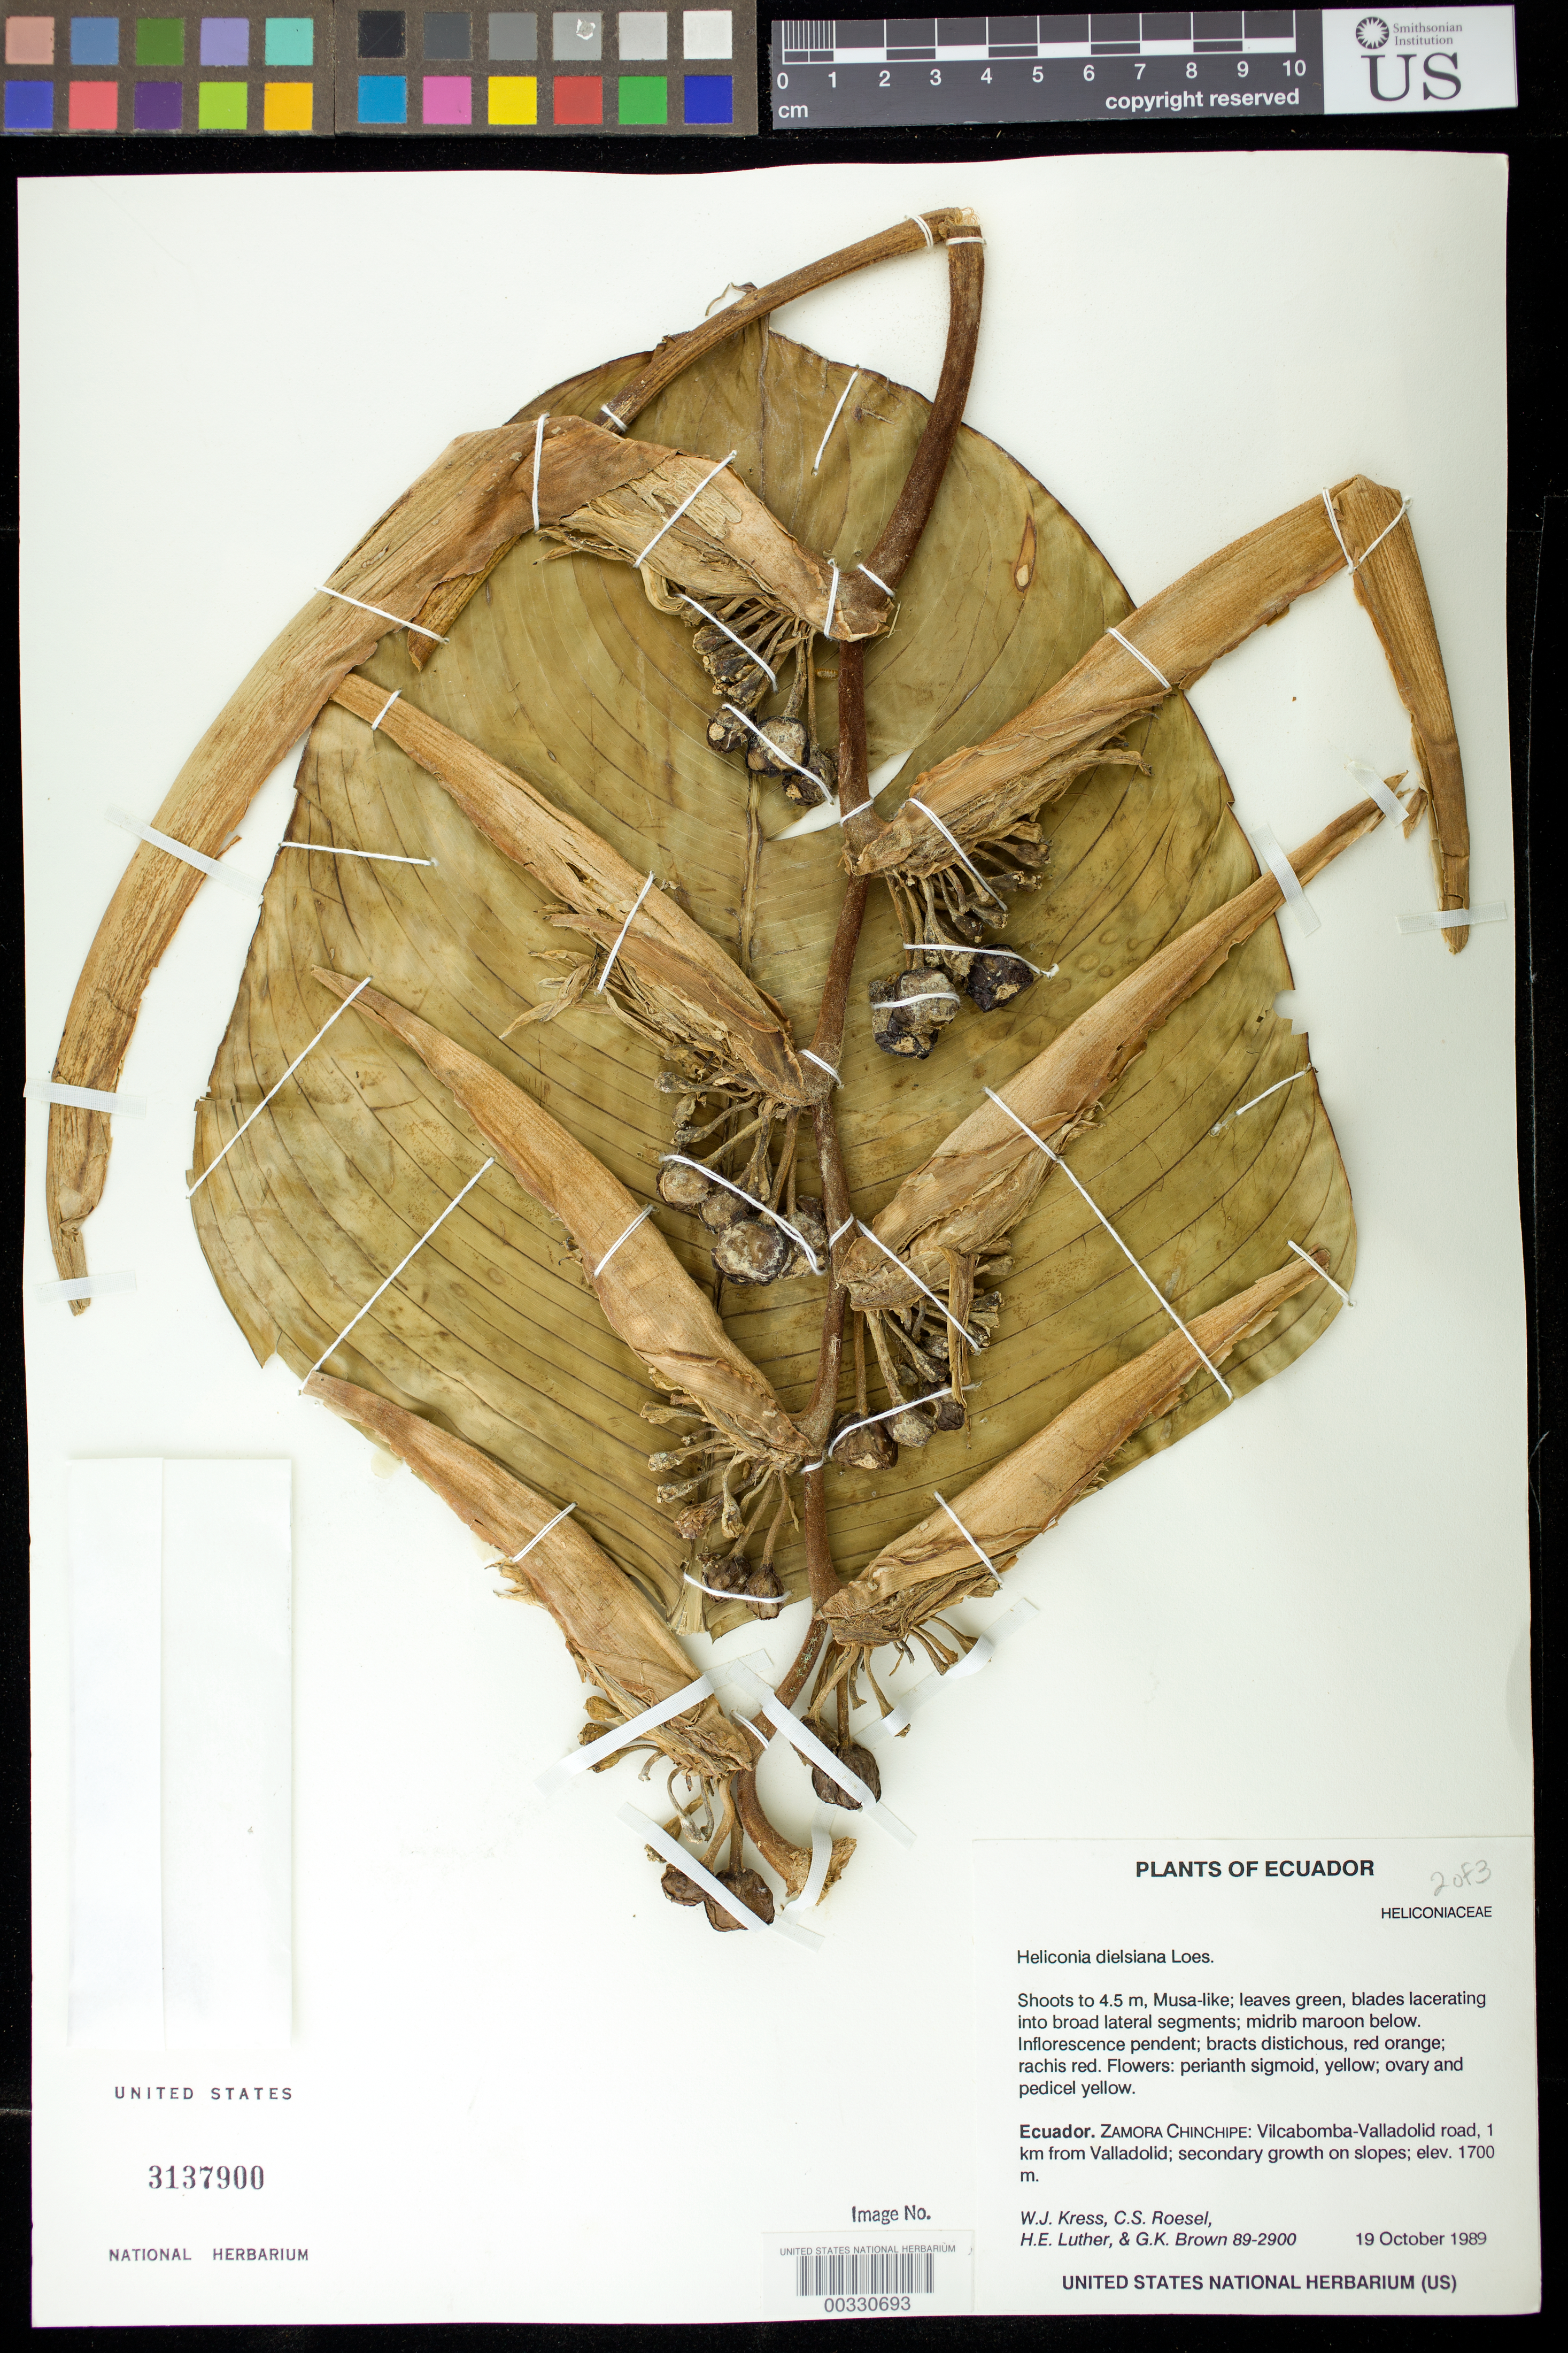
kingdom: Plantae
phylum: Tracheophyta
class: Liliopsida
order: Zingiberales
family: Heliconiaceae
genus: Heliconia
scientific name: Heliconia dielsiana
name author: Loes.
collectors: W. J. Kress, C. S. Roesel, Harry E. Luther & G. K. Brown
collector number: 89-2900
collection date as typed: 19 Oct 1989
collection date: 1989-10-19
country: Ecuador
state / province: Zamora-Chinchipe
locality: Vilcabomba-VilLadolid road, 1 km from valLadolid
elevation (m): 1700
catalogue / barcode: US 3137900